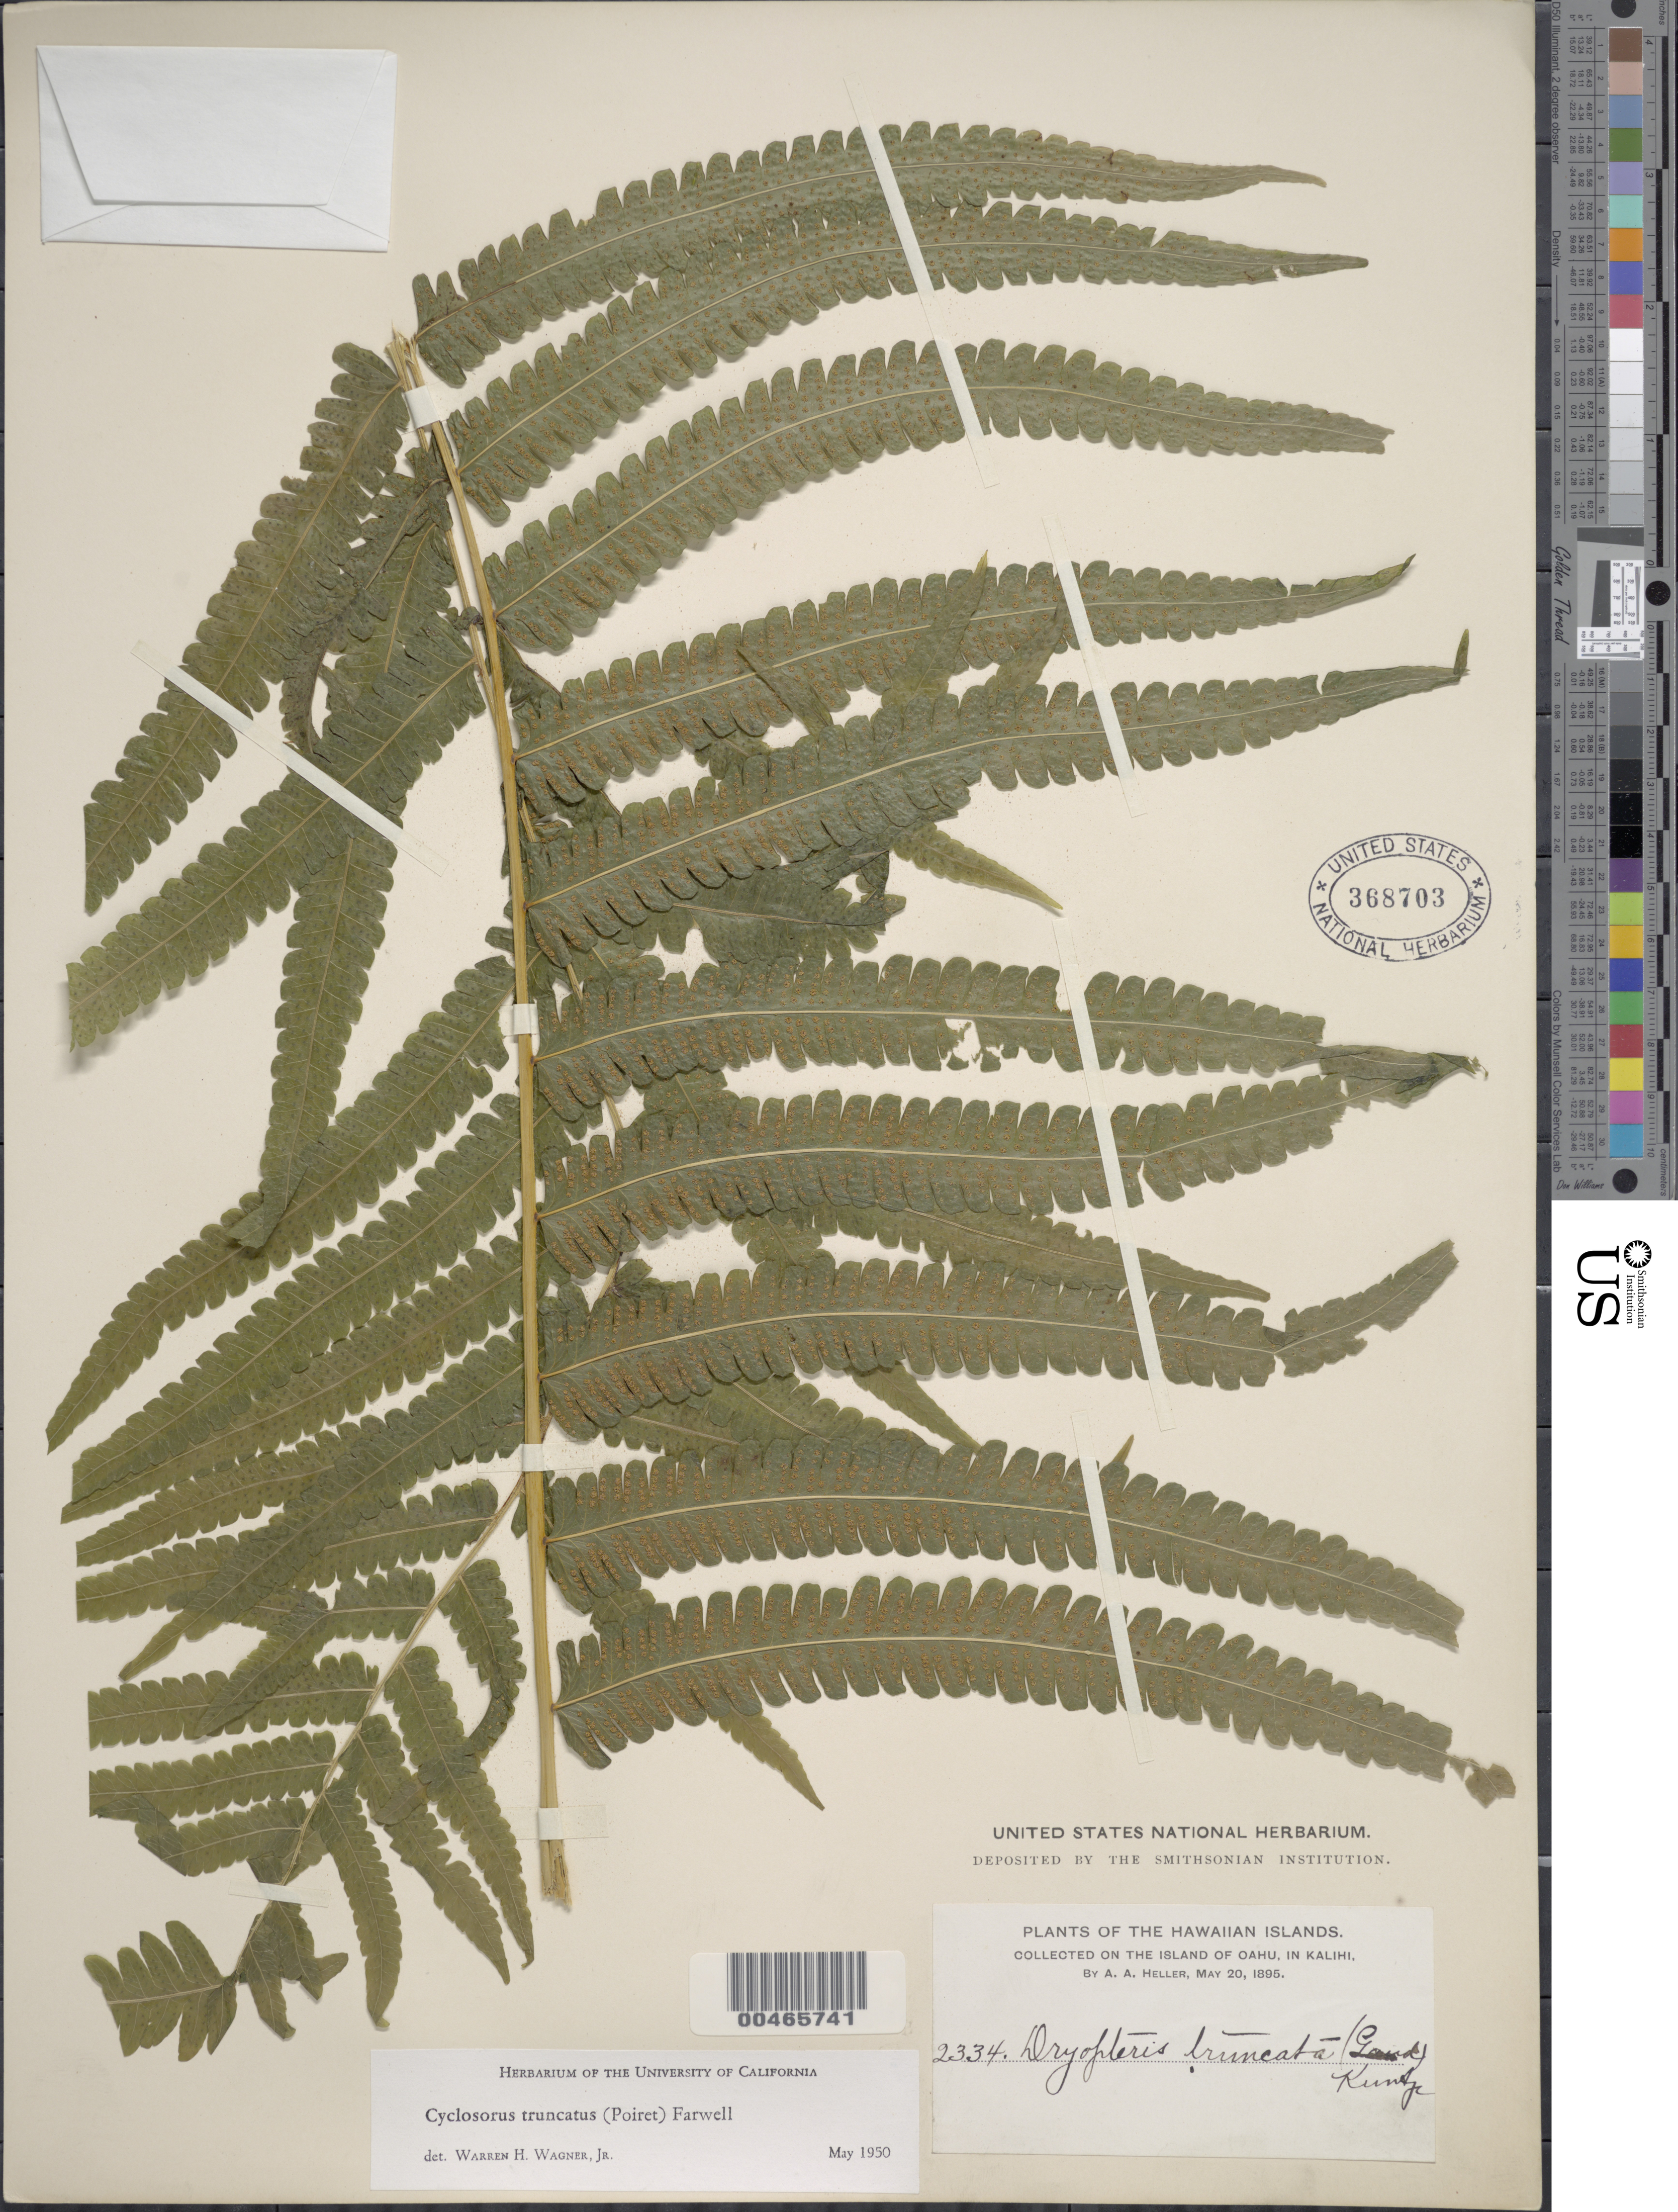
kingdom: Plantae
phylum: Tracheophyta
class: Polypodiopsida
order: Polypodiales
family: Thelypteridaceae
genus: Pneumatopteris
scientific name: Pneumatopteris truncata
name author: (Poir.) Holttum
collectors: A. A. Heller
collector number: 2334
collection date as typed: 20 May 1895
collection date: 1895-05-20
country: United States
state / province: Hawaii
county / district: Honolulu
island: Oahu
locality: In Kalihi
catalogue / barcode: US 368703